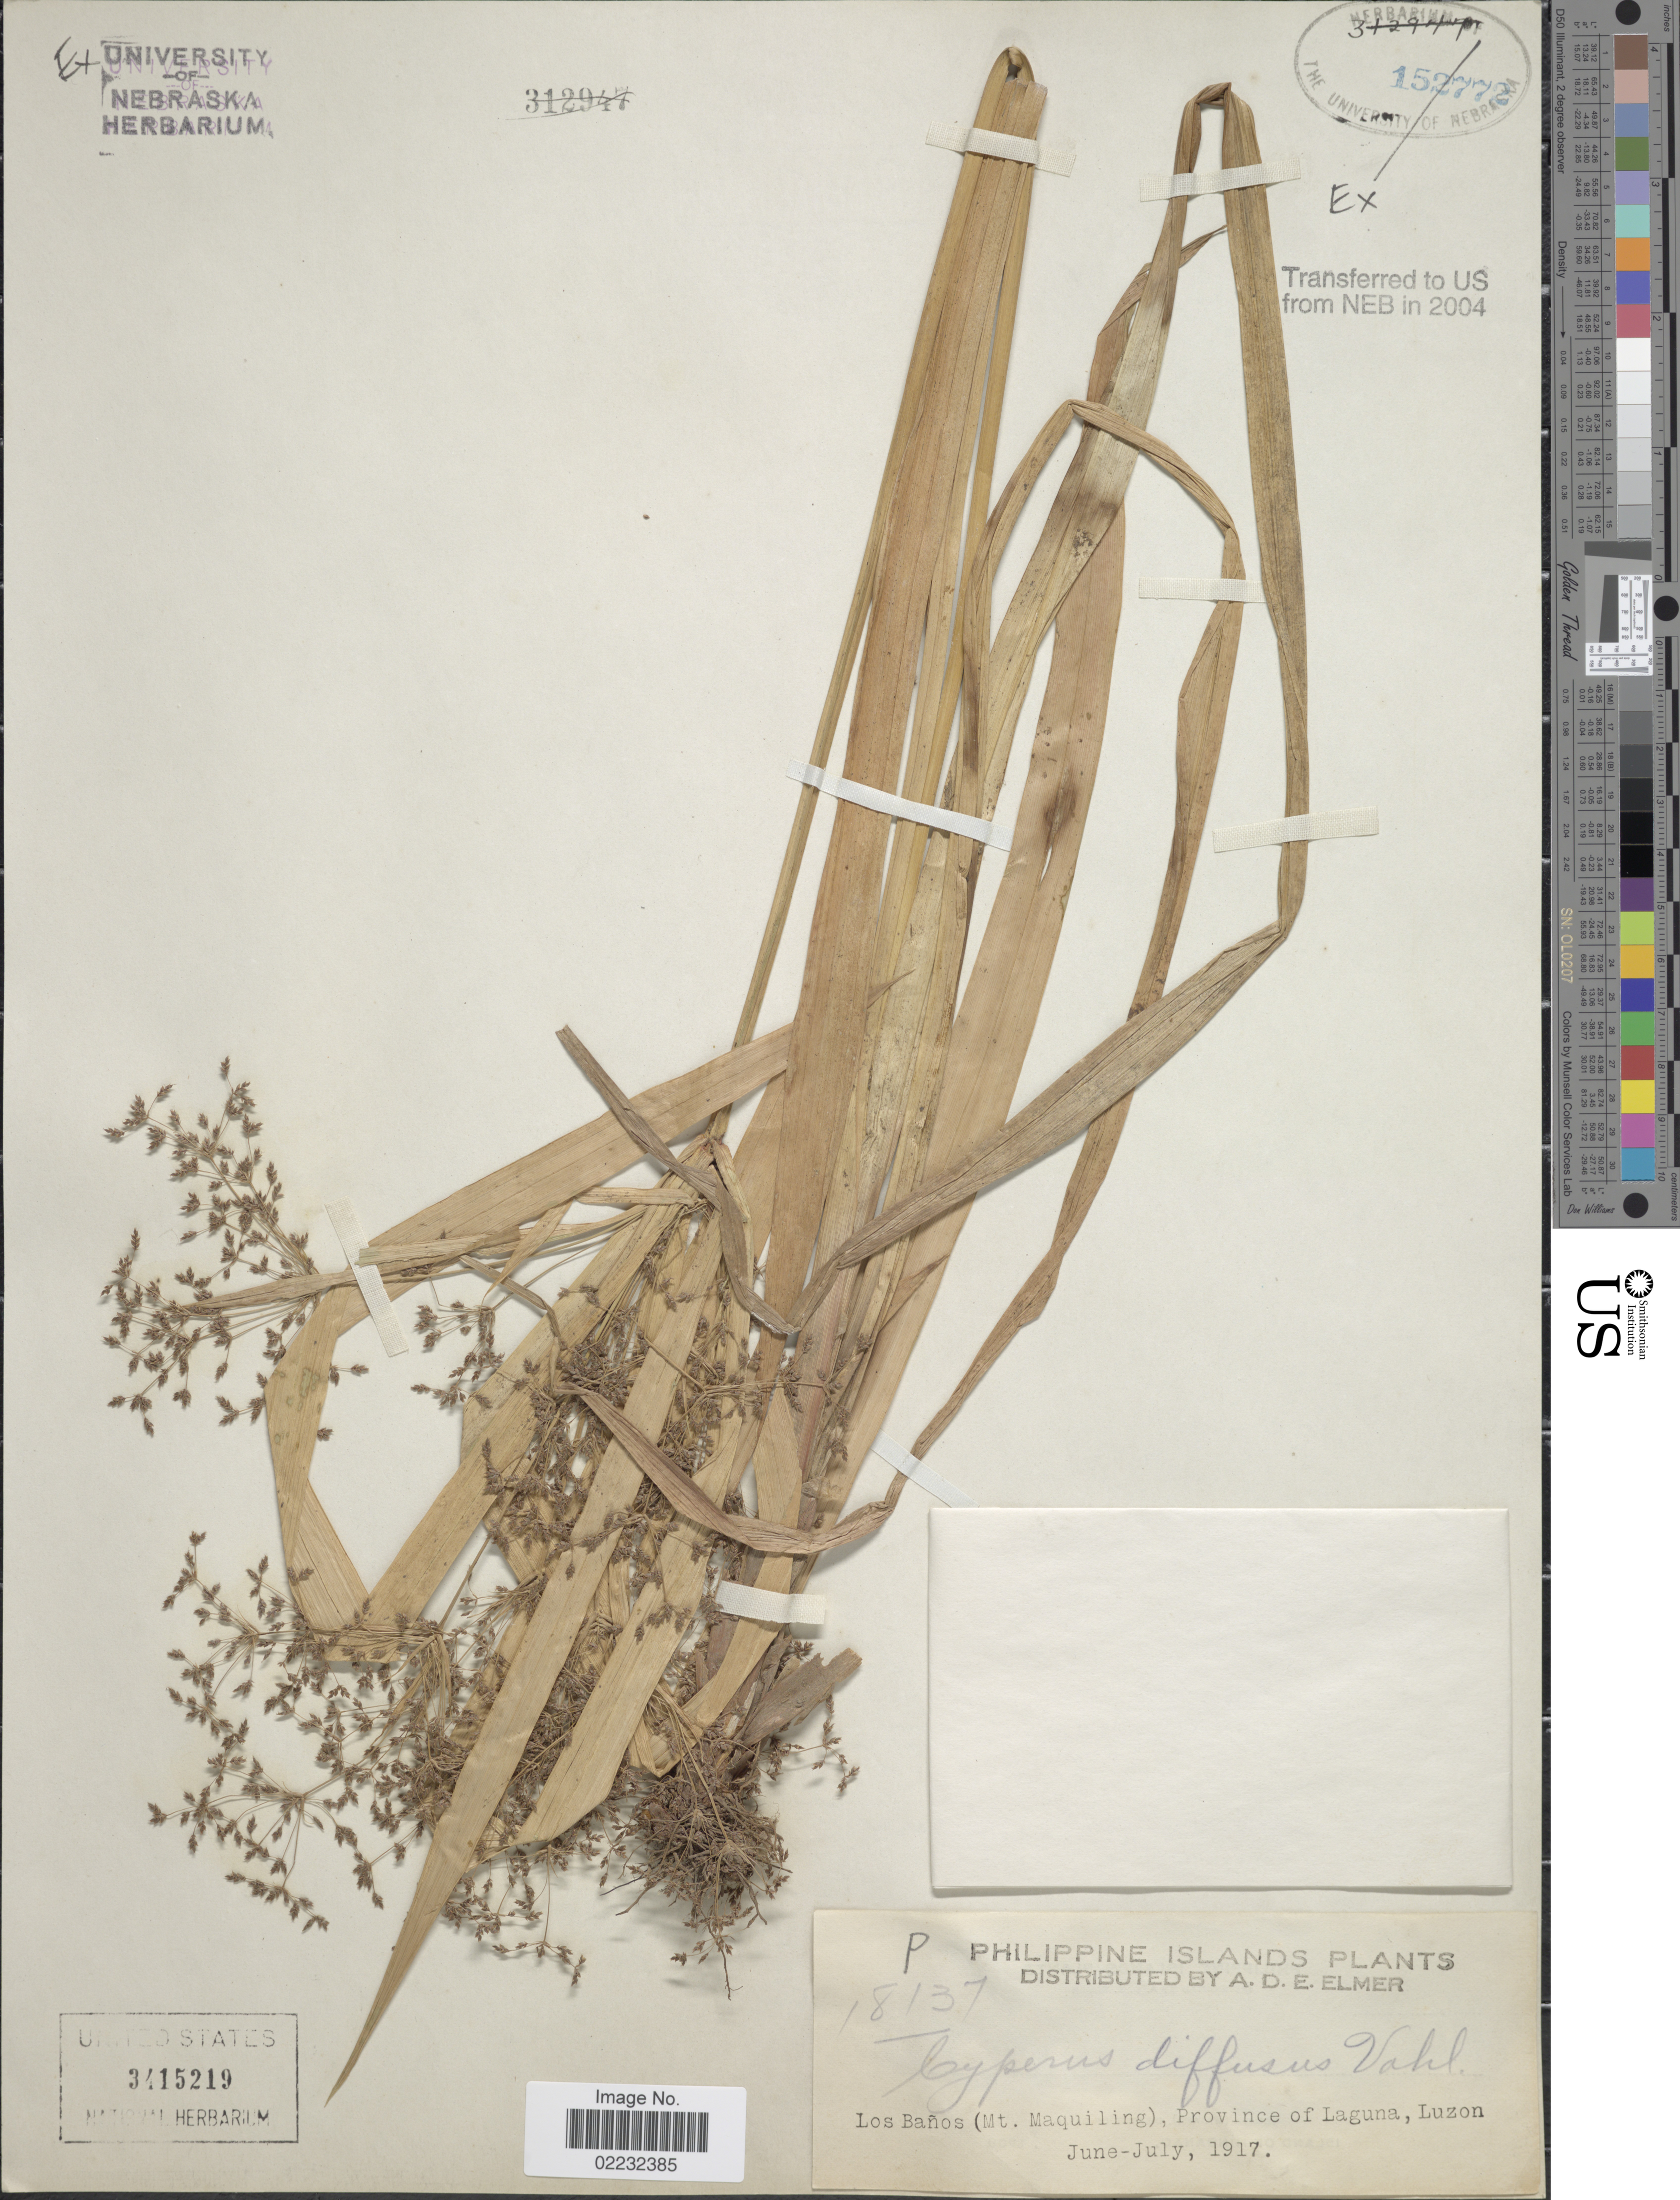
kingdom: Plantae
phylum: Tracheophyta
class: Liliopsida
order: Poales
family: Cyperaceae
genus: Cyperus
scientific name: Cyperus diffusus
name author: Vahl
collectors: A. D. E. Elmer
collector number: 18137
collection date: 1917-06/1917-07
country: Philippines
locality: Los Banos (Mt. Maquiling), Province of Laguna, Luzon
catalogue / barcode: US 3415219